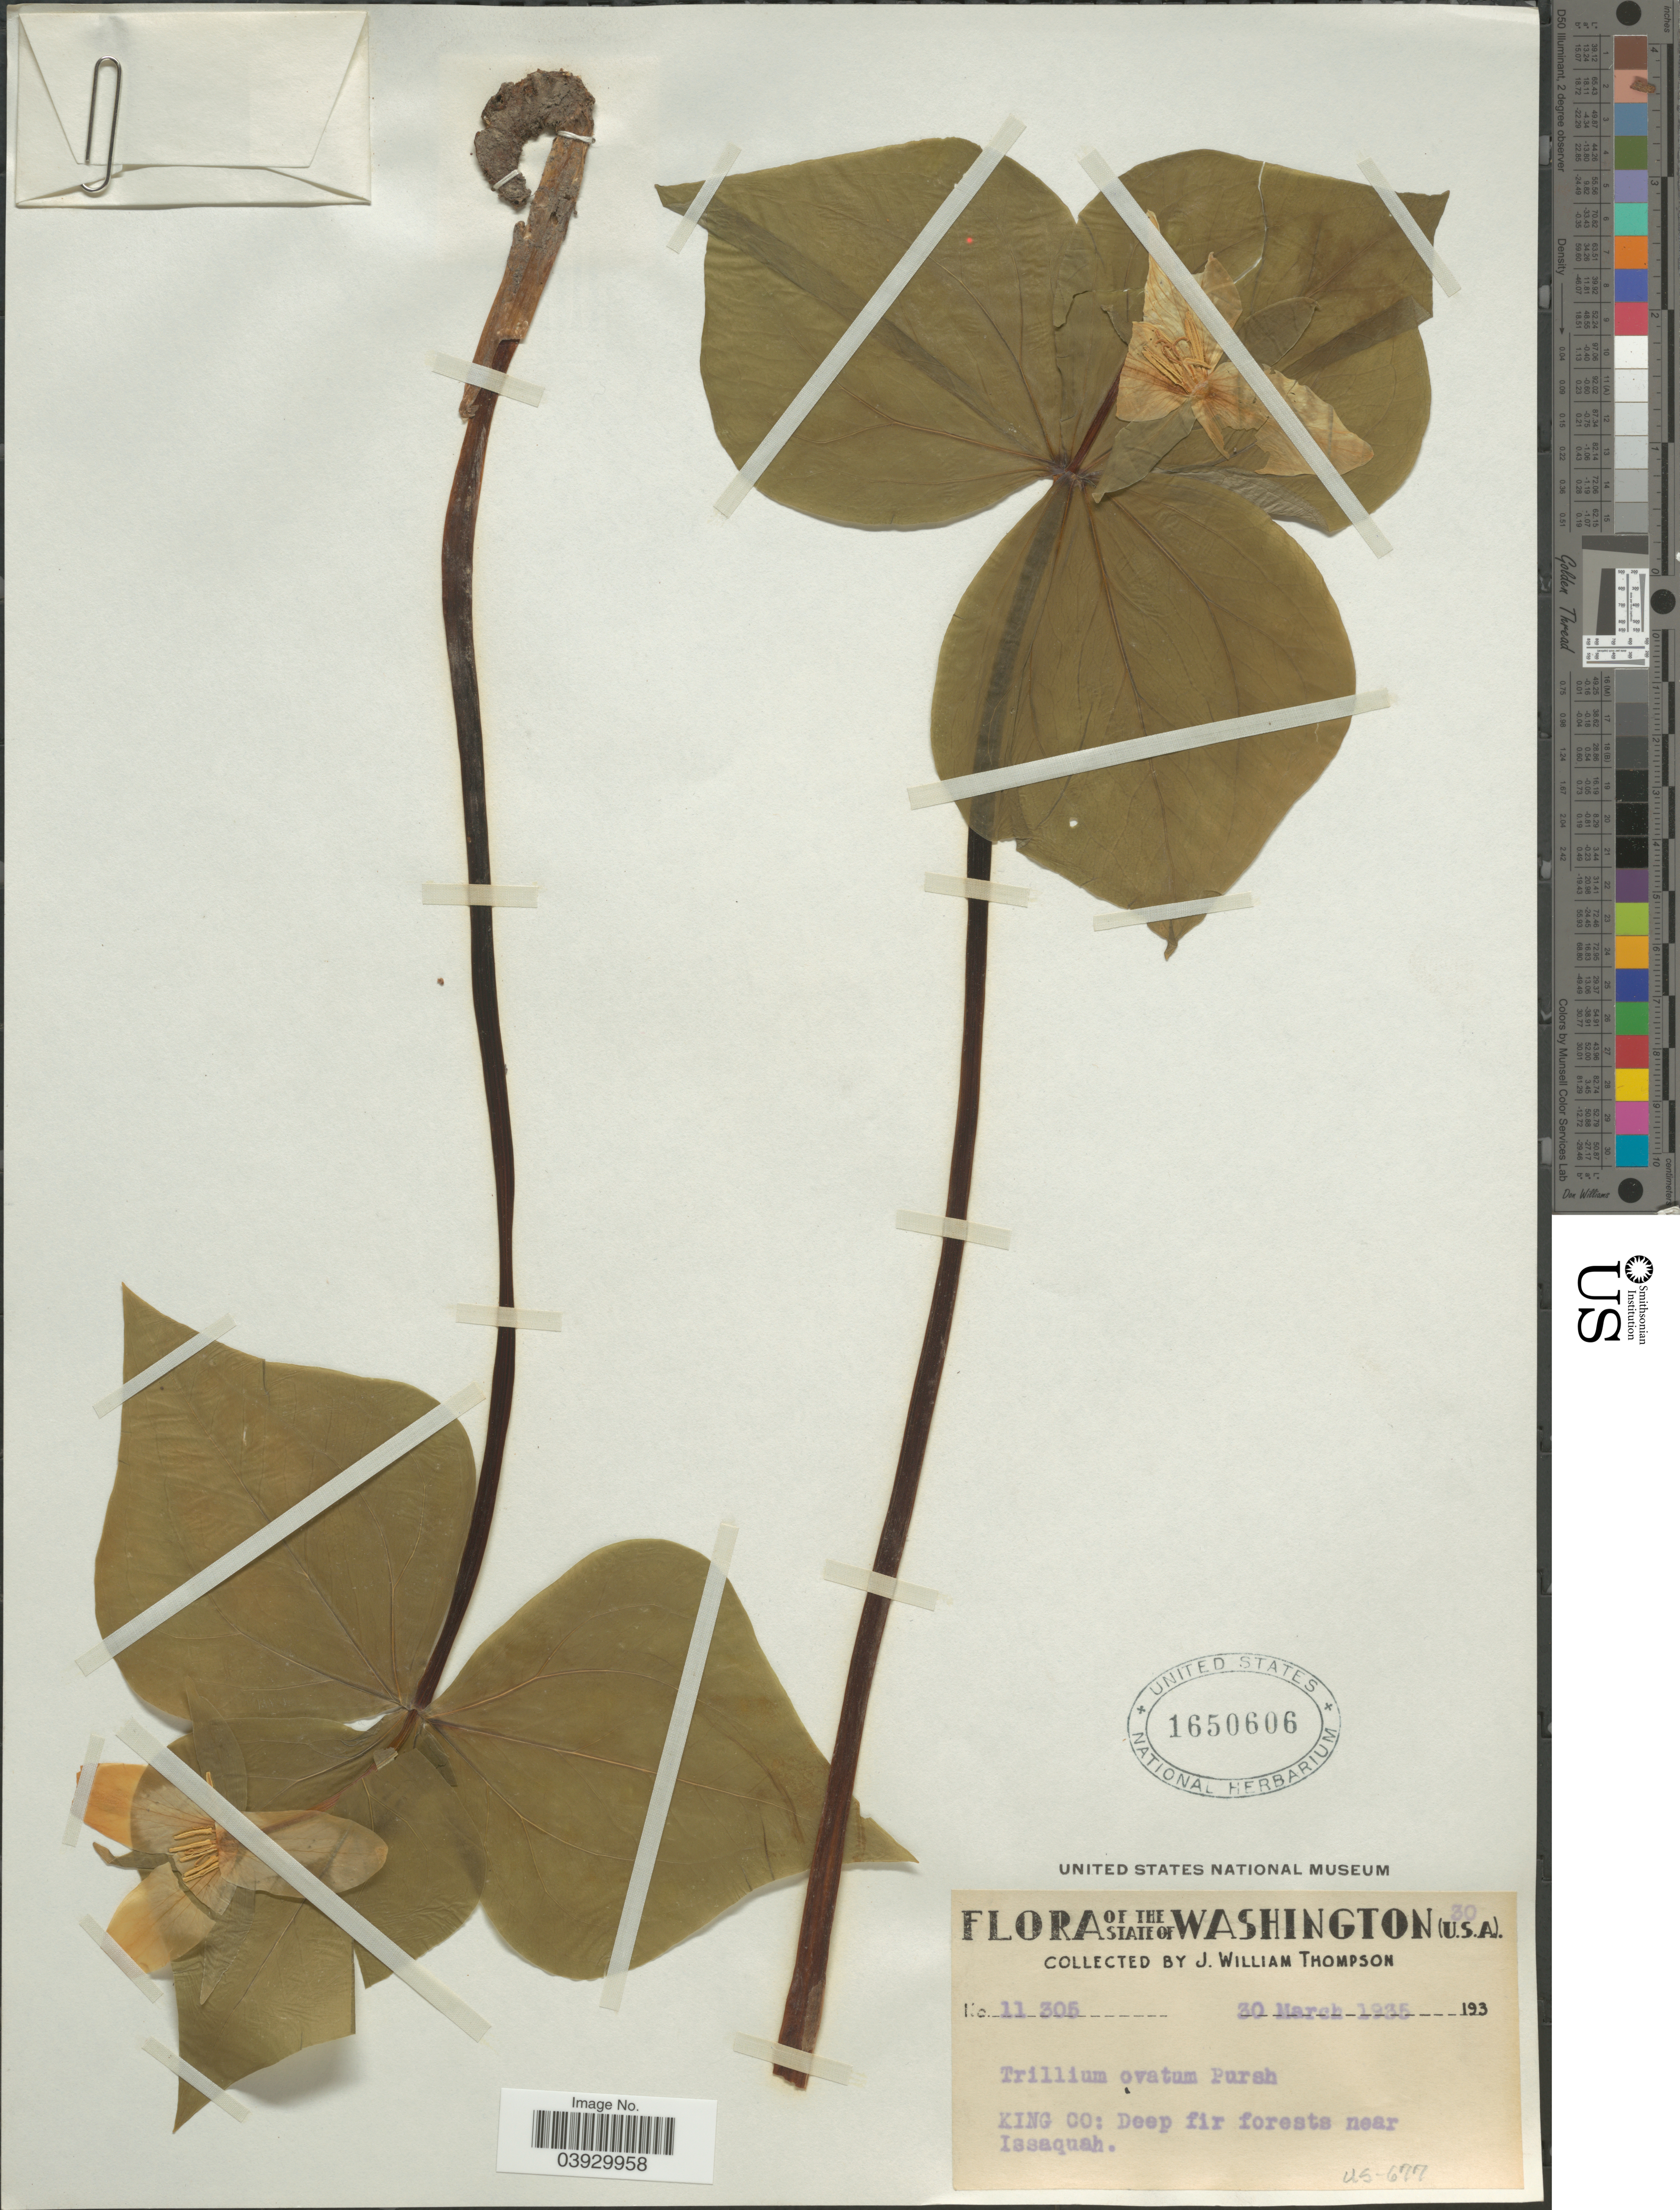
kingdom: Plantae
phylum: Tracheophyta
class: Liliopsida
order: Liliales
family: Melanthiaceae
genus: Trillium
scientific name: Trillium ovatum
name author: Pursh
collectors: J. W. Thompson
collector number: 11305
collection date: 1935-03-30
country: United States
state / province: Washington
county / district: King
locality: King Co: Deep fir forests near Issaquah.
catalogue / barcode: US 1650606